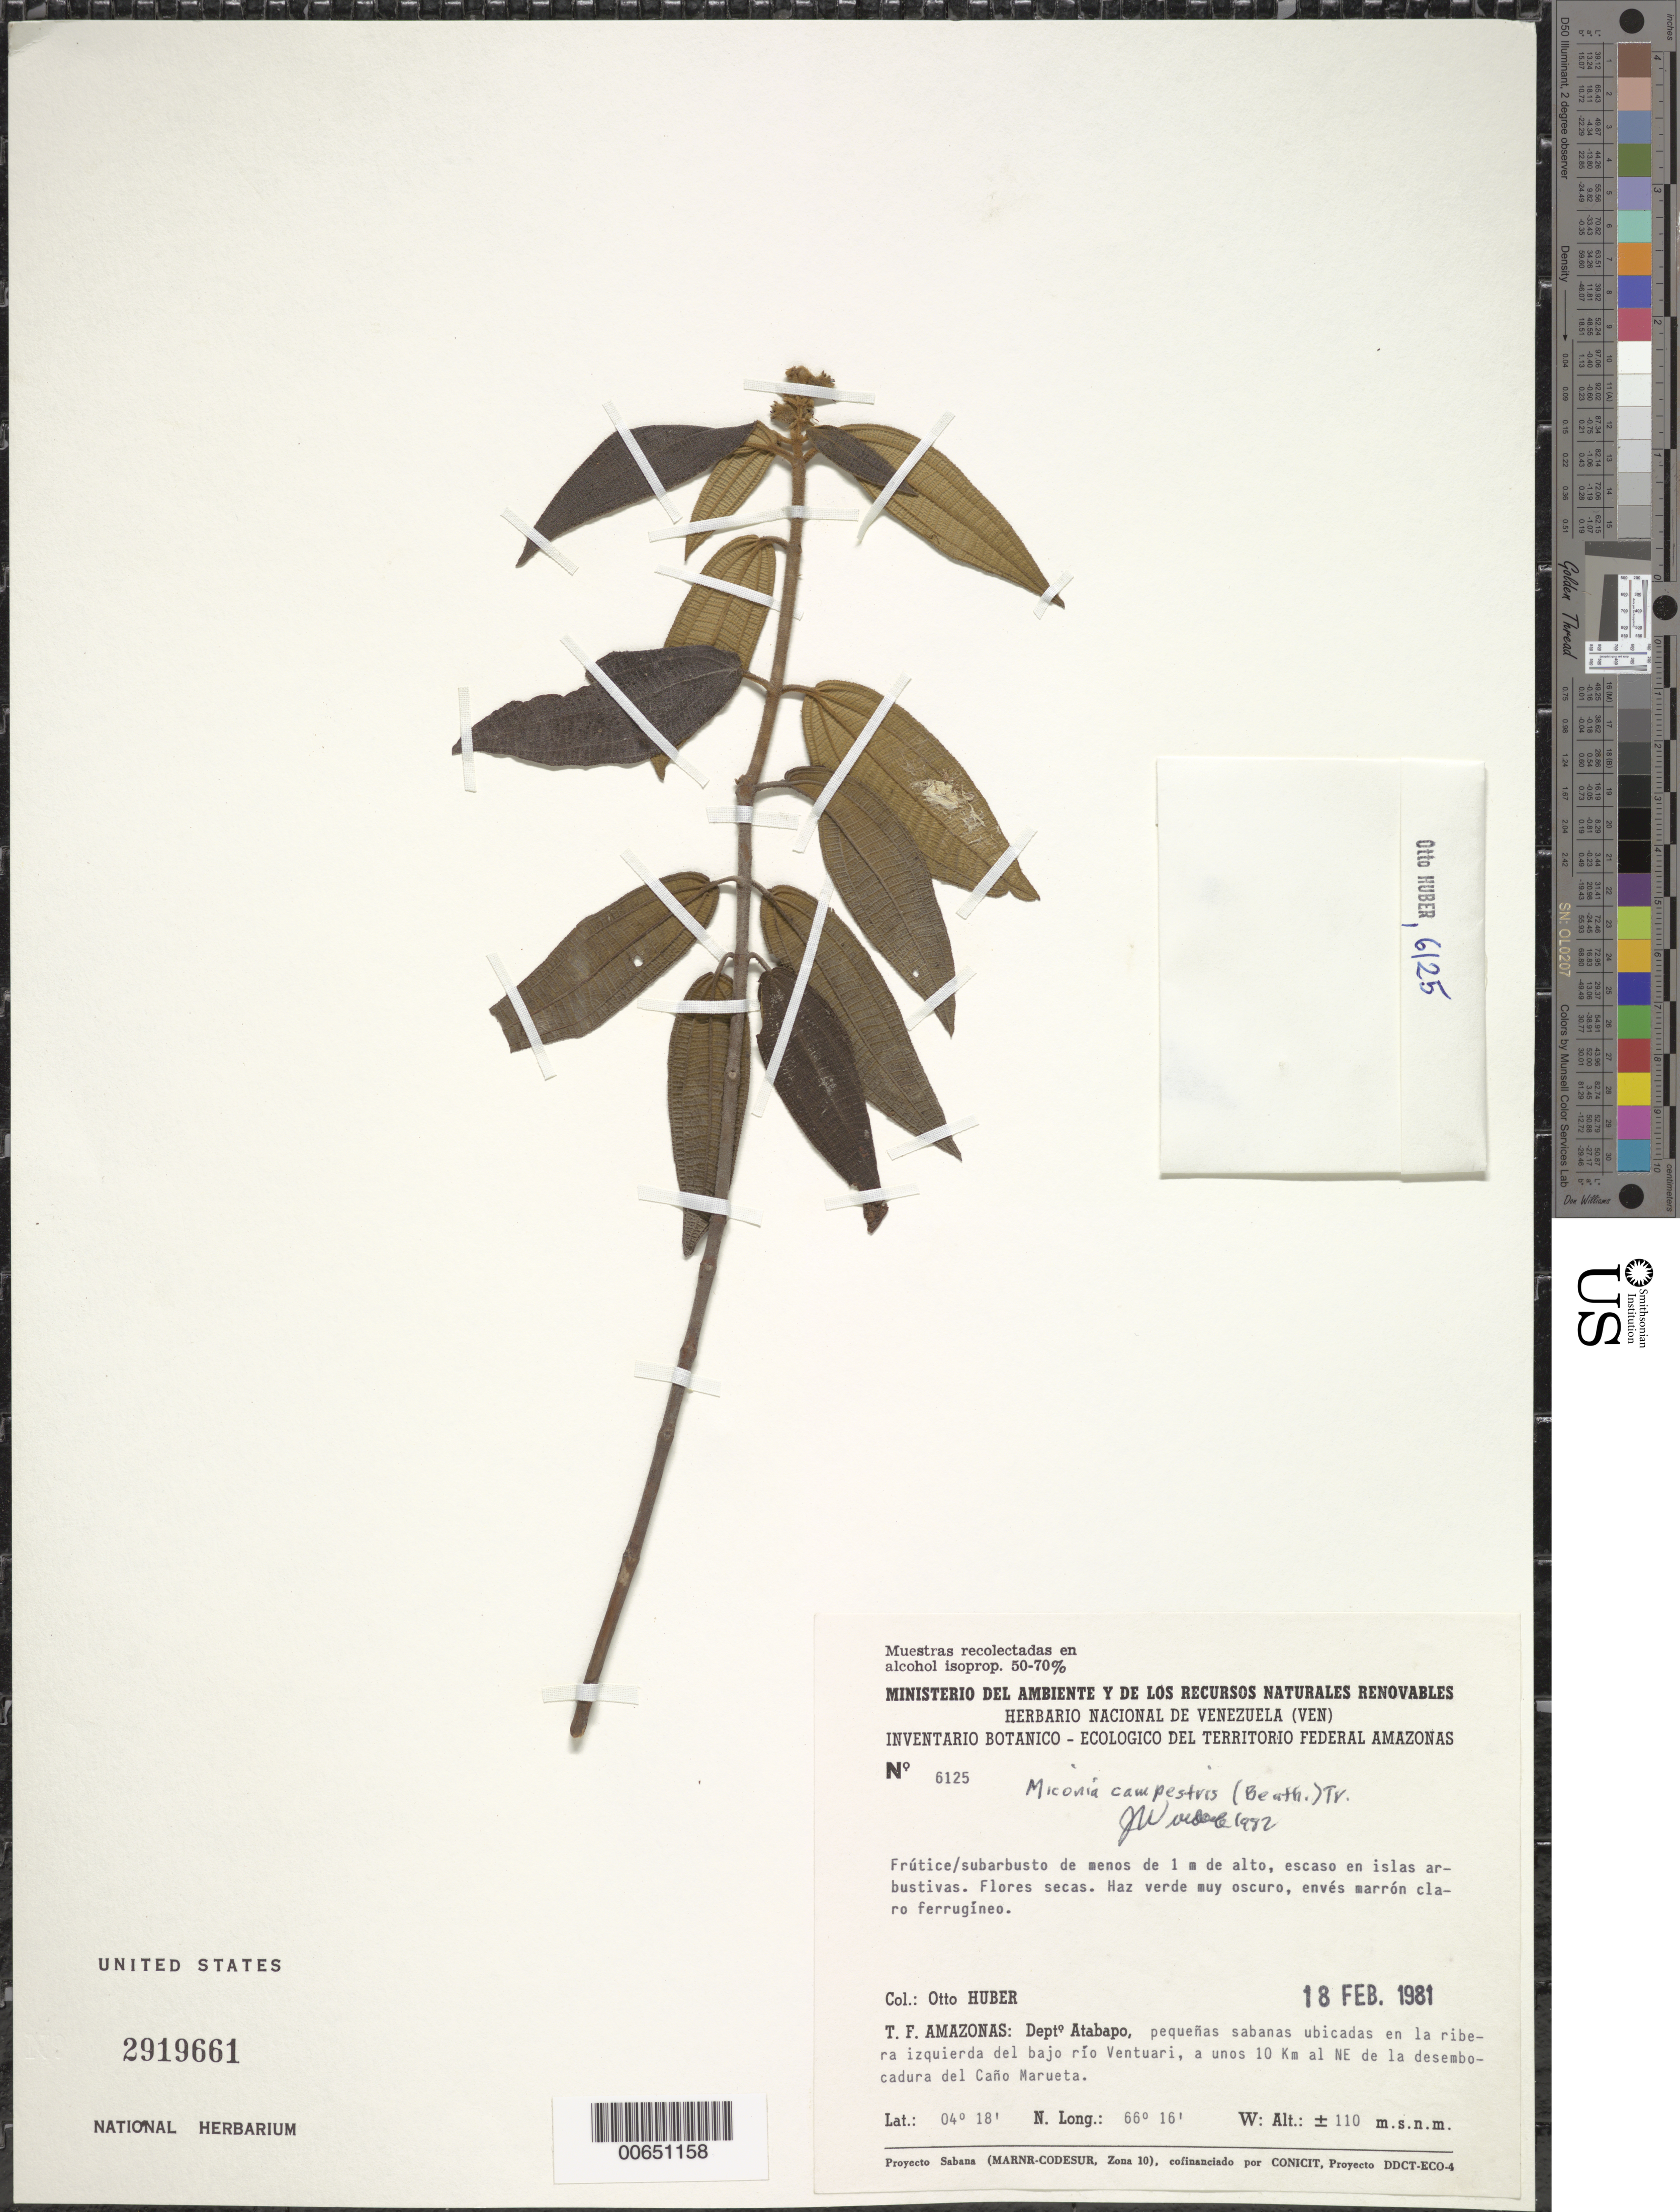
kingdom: Plantae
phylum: Tracheophyta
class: Magnoliopsida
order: Myrtales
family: Melastomataceae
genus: Miconia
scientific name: Miconia campestris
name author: (Benth.) Triana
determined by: Wurdack, John J., (US), US (UNITED STATES)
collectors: O. Huber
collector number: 6125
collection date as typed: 18-Feb-81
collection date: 1981-02-18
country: Venezuela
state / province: Amazonas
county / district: Atabapo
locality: Bajo Río Ventuari; a unos 10 km al NE de la desembocadura del Caño Marueta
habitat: Islas arbustivas; pequenas sabanas ubicadas en la ribera izquierda del bajo rio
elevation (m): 110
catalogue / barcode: US 2919661